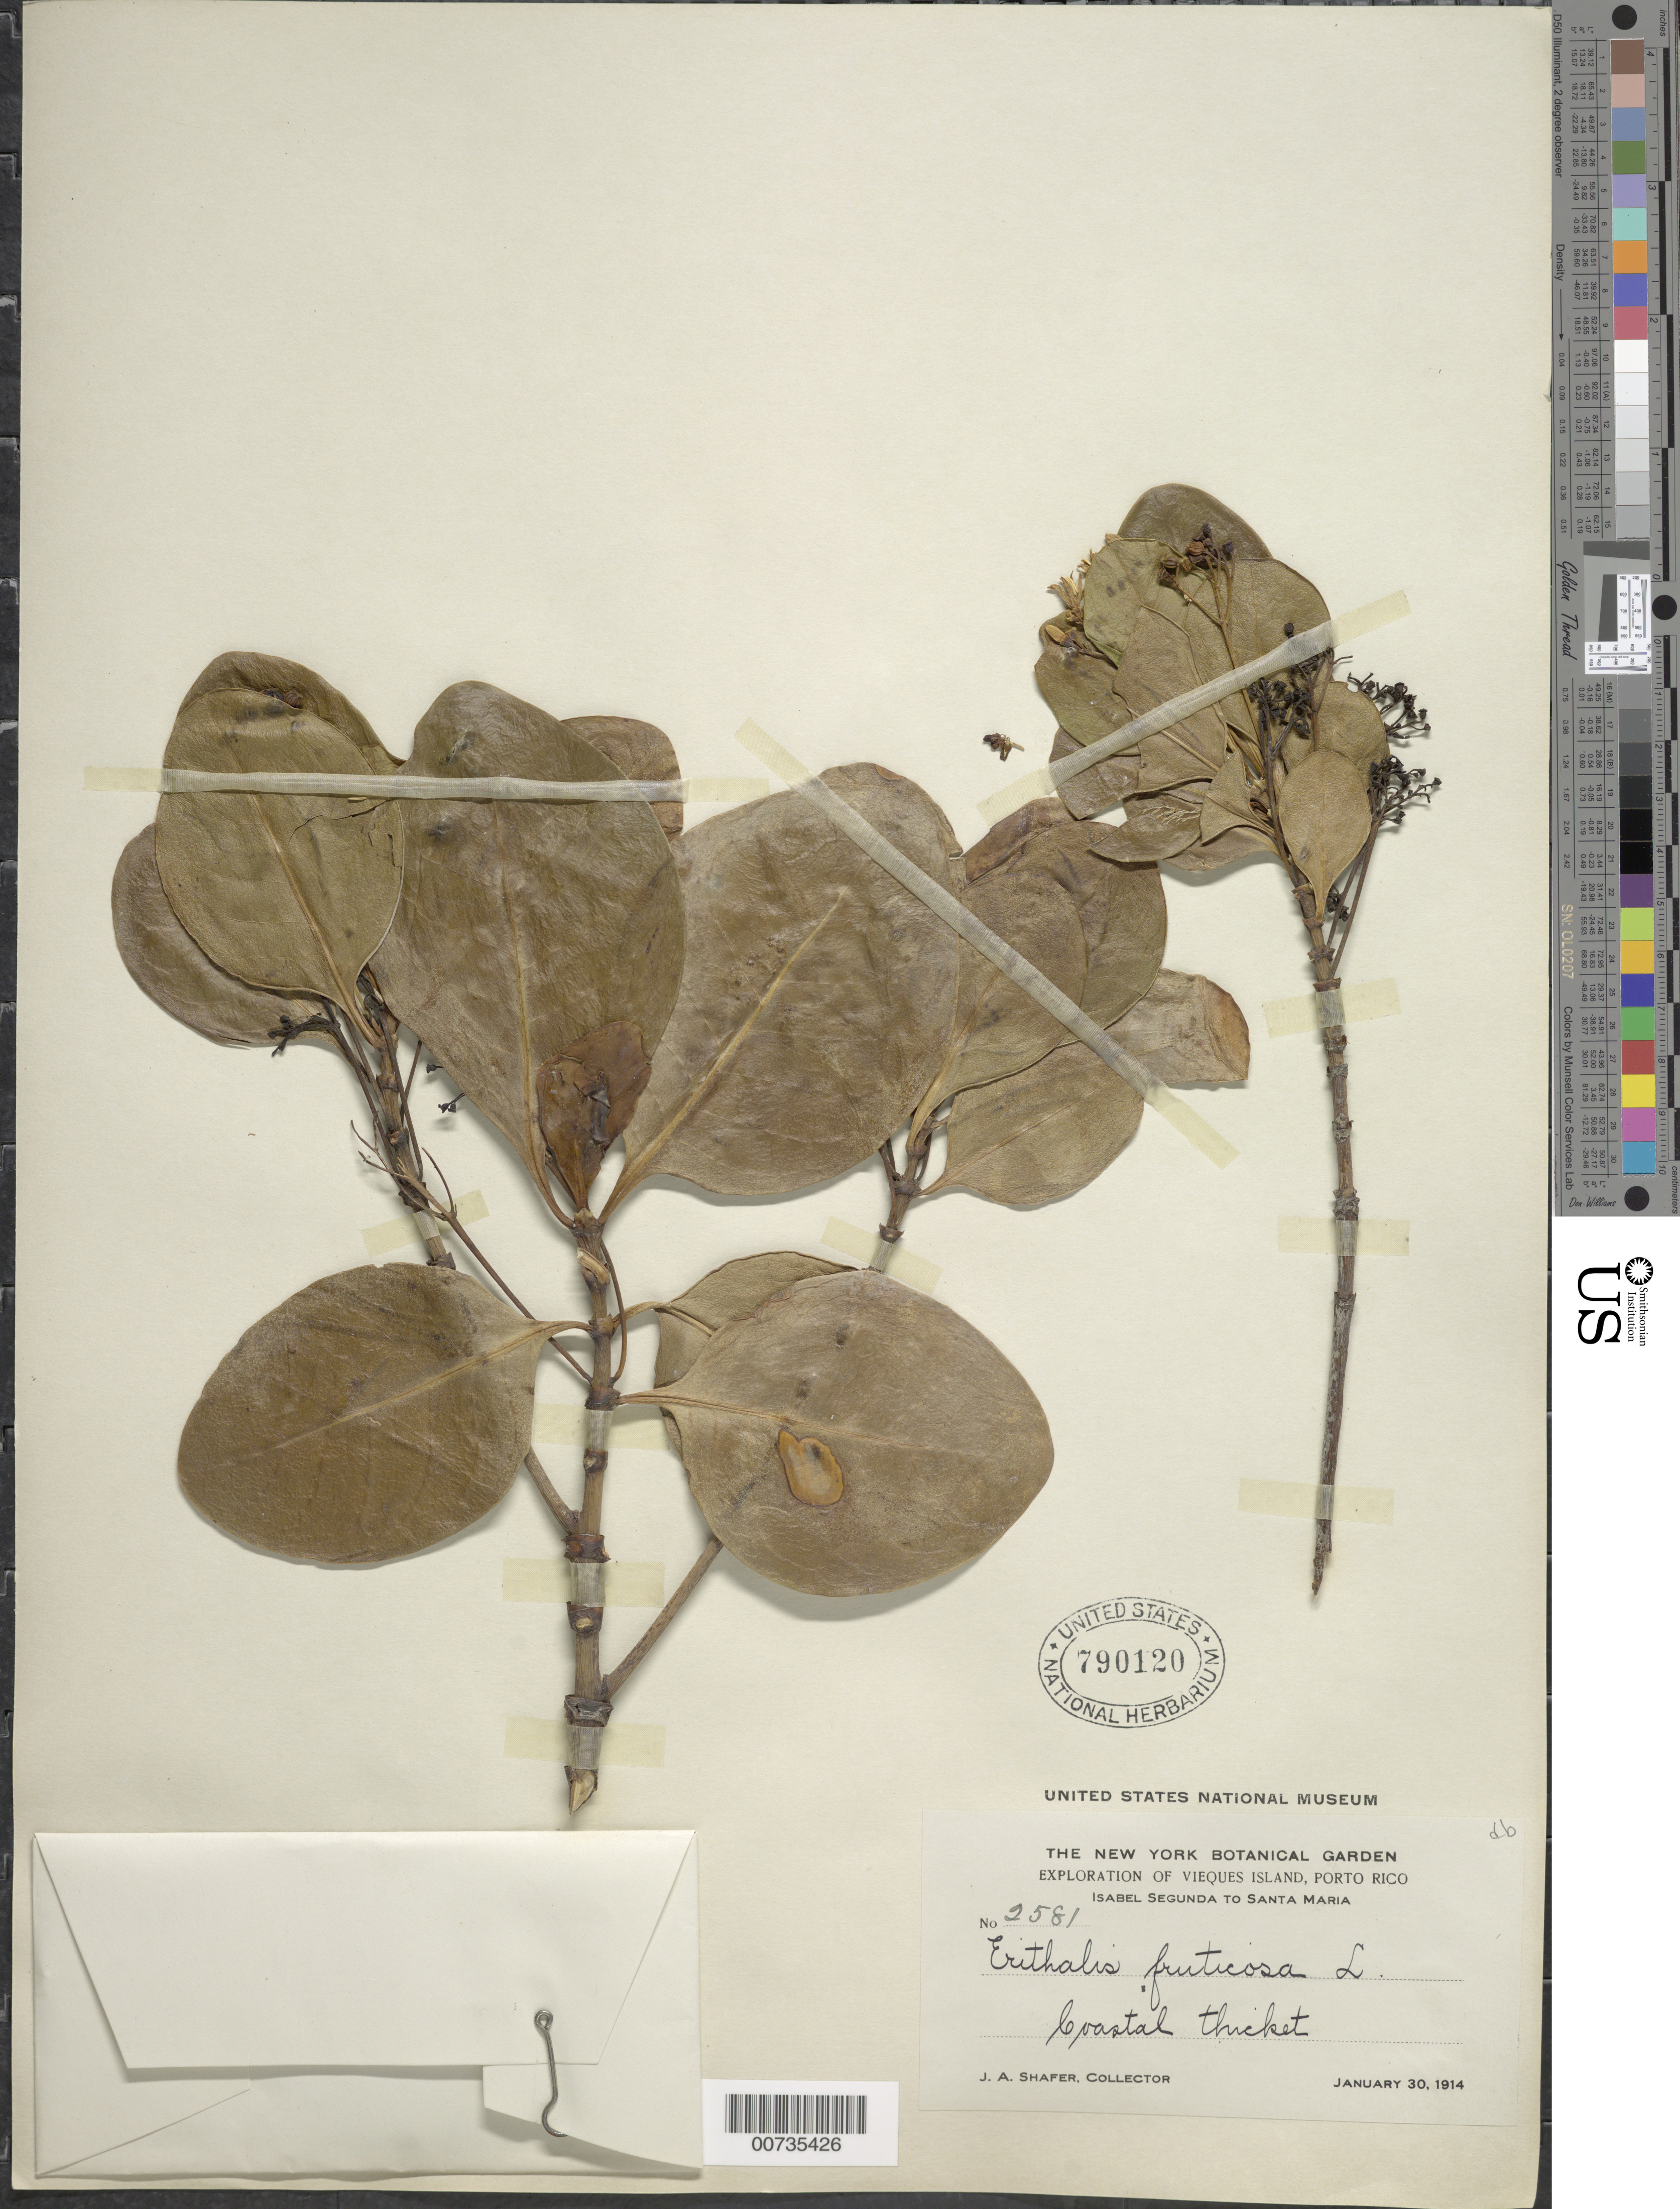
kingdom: Plantae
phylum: Tracheophyta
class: Magnoliopsida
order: Gentianales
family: Rubiaceae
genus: Erithalis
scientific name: Erithalis fruticosa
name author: L.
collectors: J. A. Shafer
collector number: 2581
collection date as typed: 30 Jan 1914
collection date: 1914-01-30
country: Puerto Rico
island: Vieques Island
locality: Isabel Segunda to Santa Maria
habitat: Coastal thicket.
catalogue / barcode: US 790120